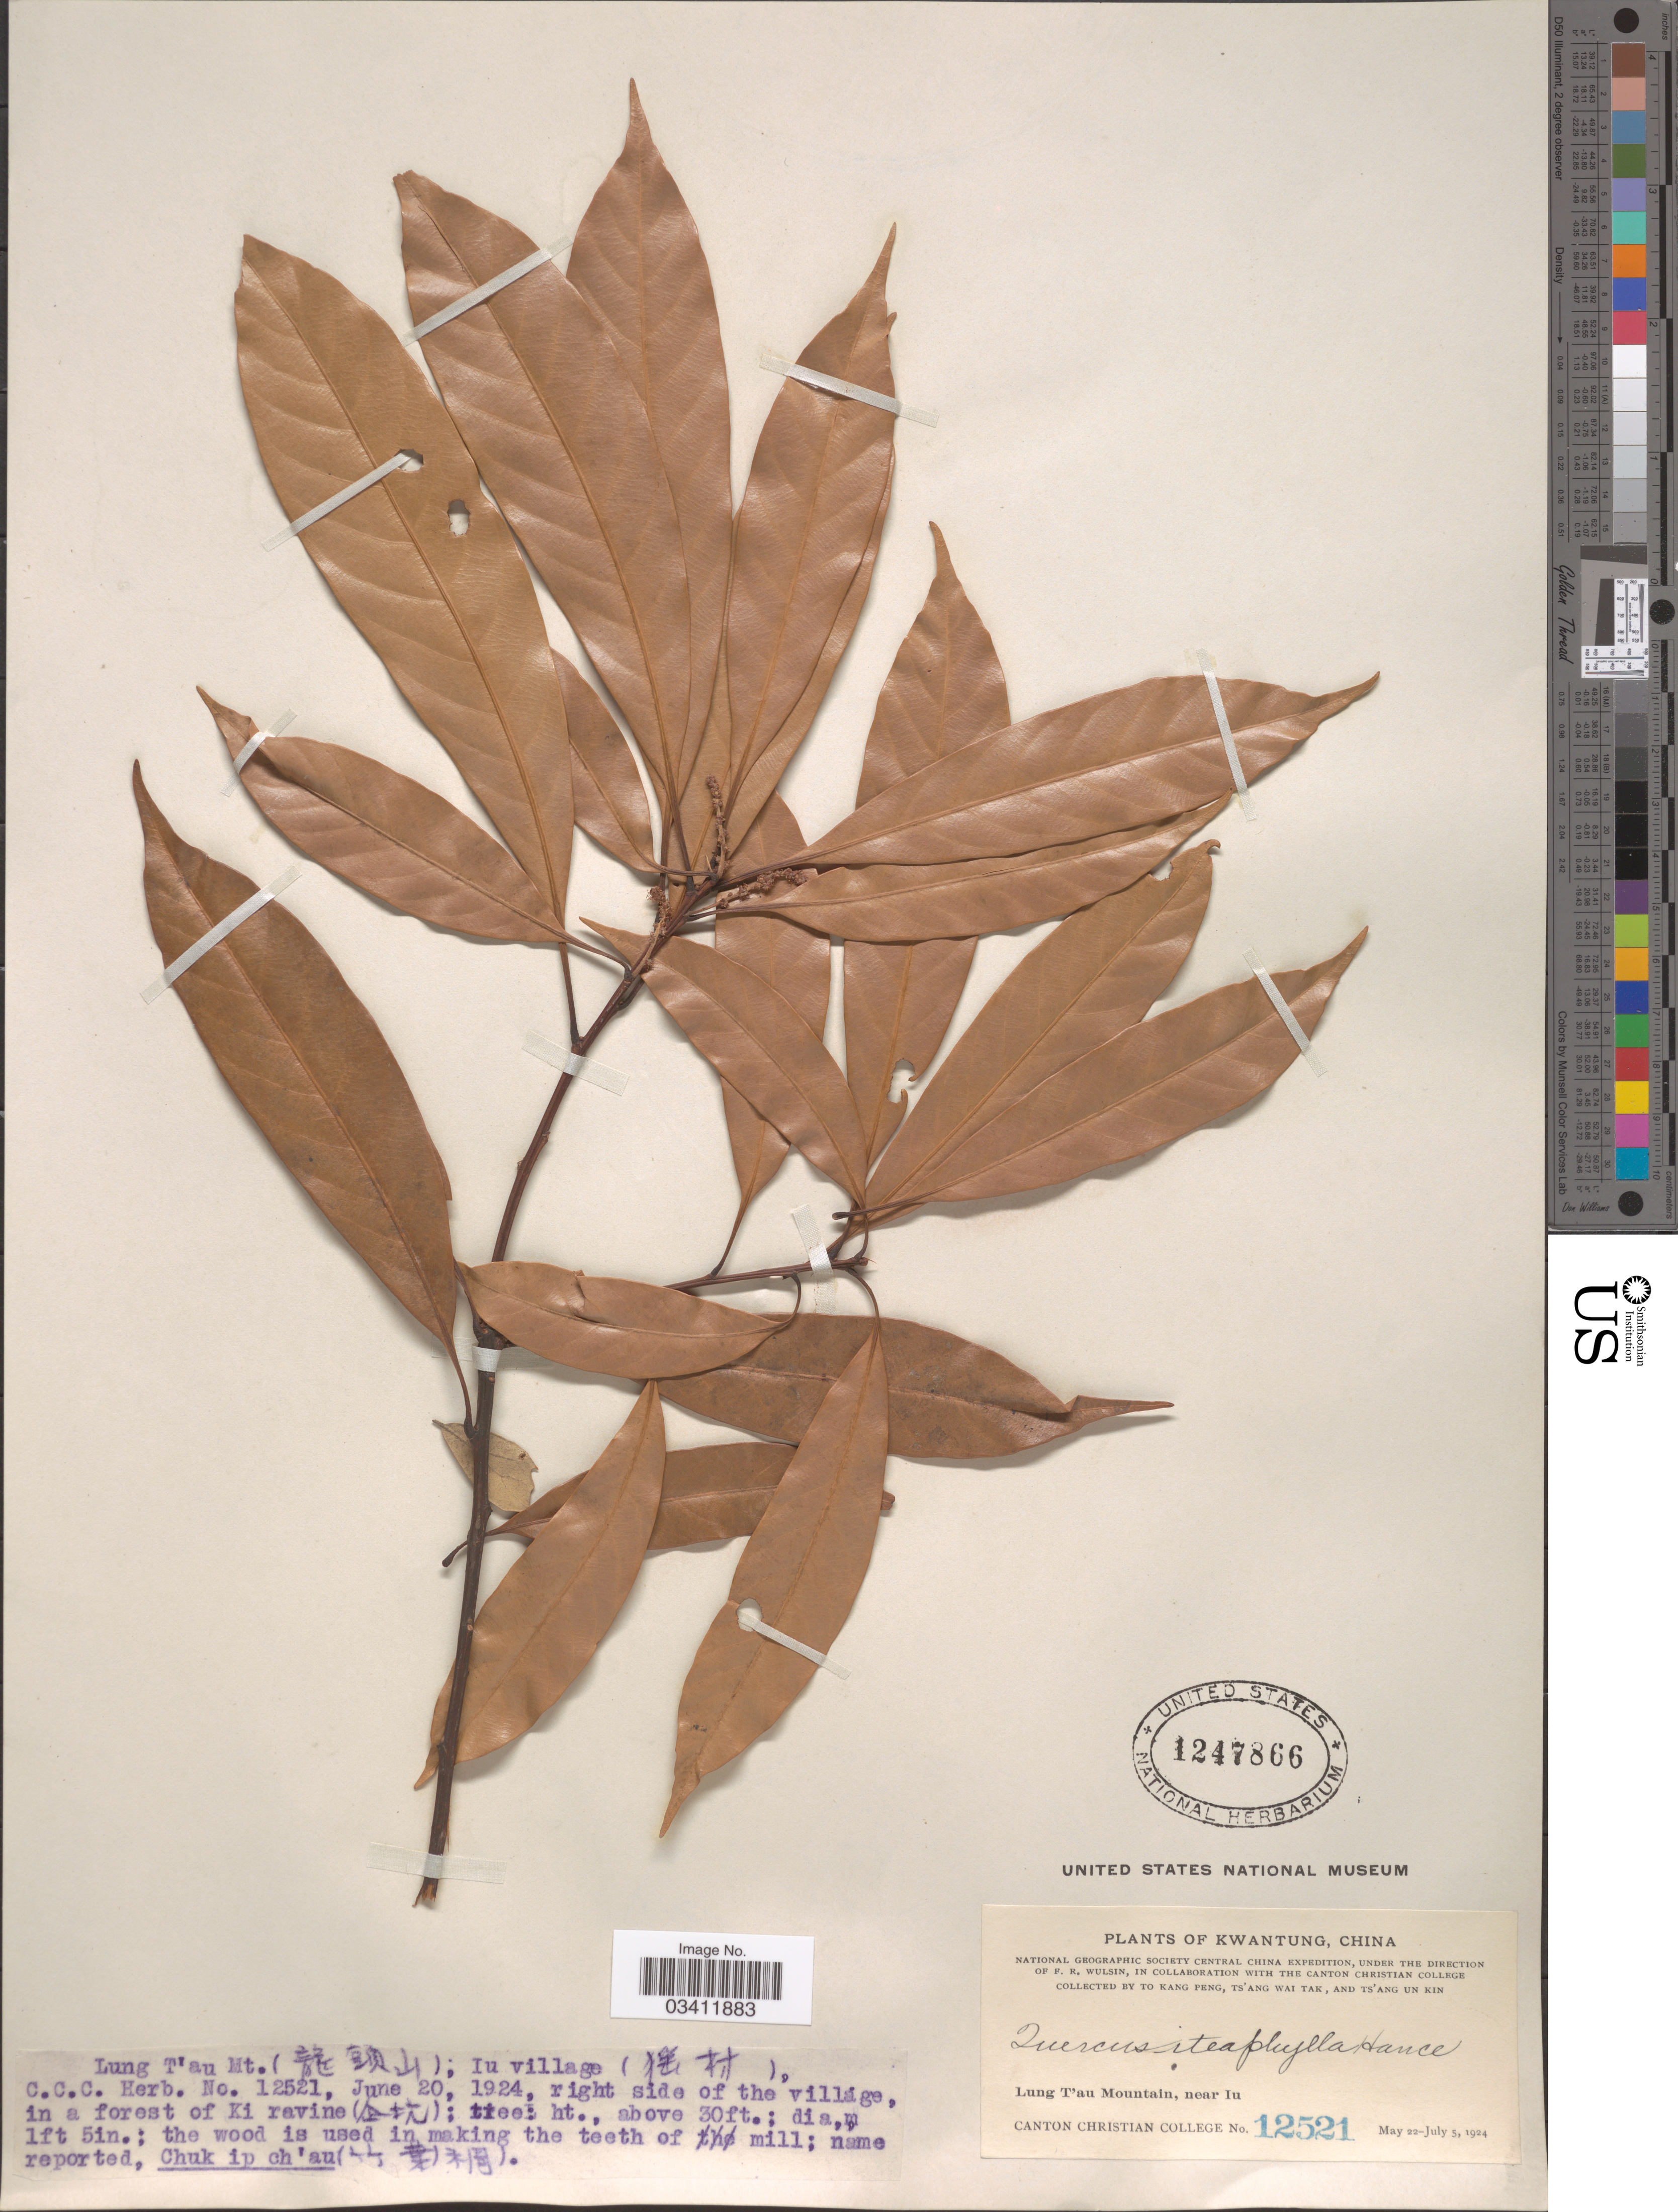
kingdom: Plantae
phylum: Tracheophyta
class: Magnoliopsida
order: Fagales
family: Fagaceae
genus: Quercus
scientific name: Quercus iteaphylla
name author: Hance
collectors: T. K. Peng, W. T. Tsang & Ts' Ang Un Kin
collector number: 12521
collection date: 1924-06-20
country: China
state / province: Guangdong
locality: Kwantung. Lung T'au Mountain (X), near Iu. Iu village (X). Right side of the village, in a forest of Ki ravine (X).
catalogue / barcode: US 1247866